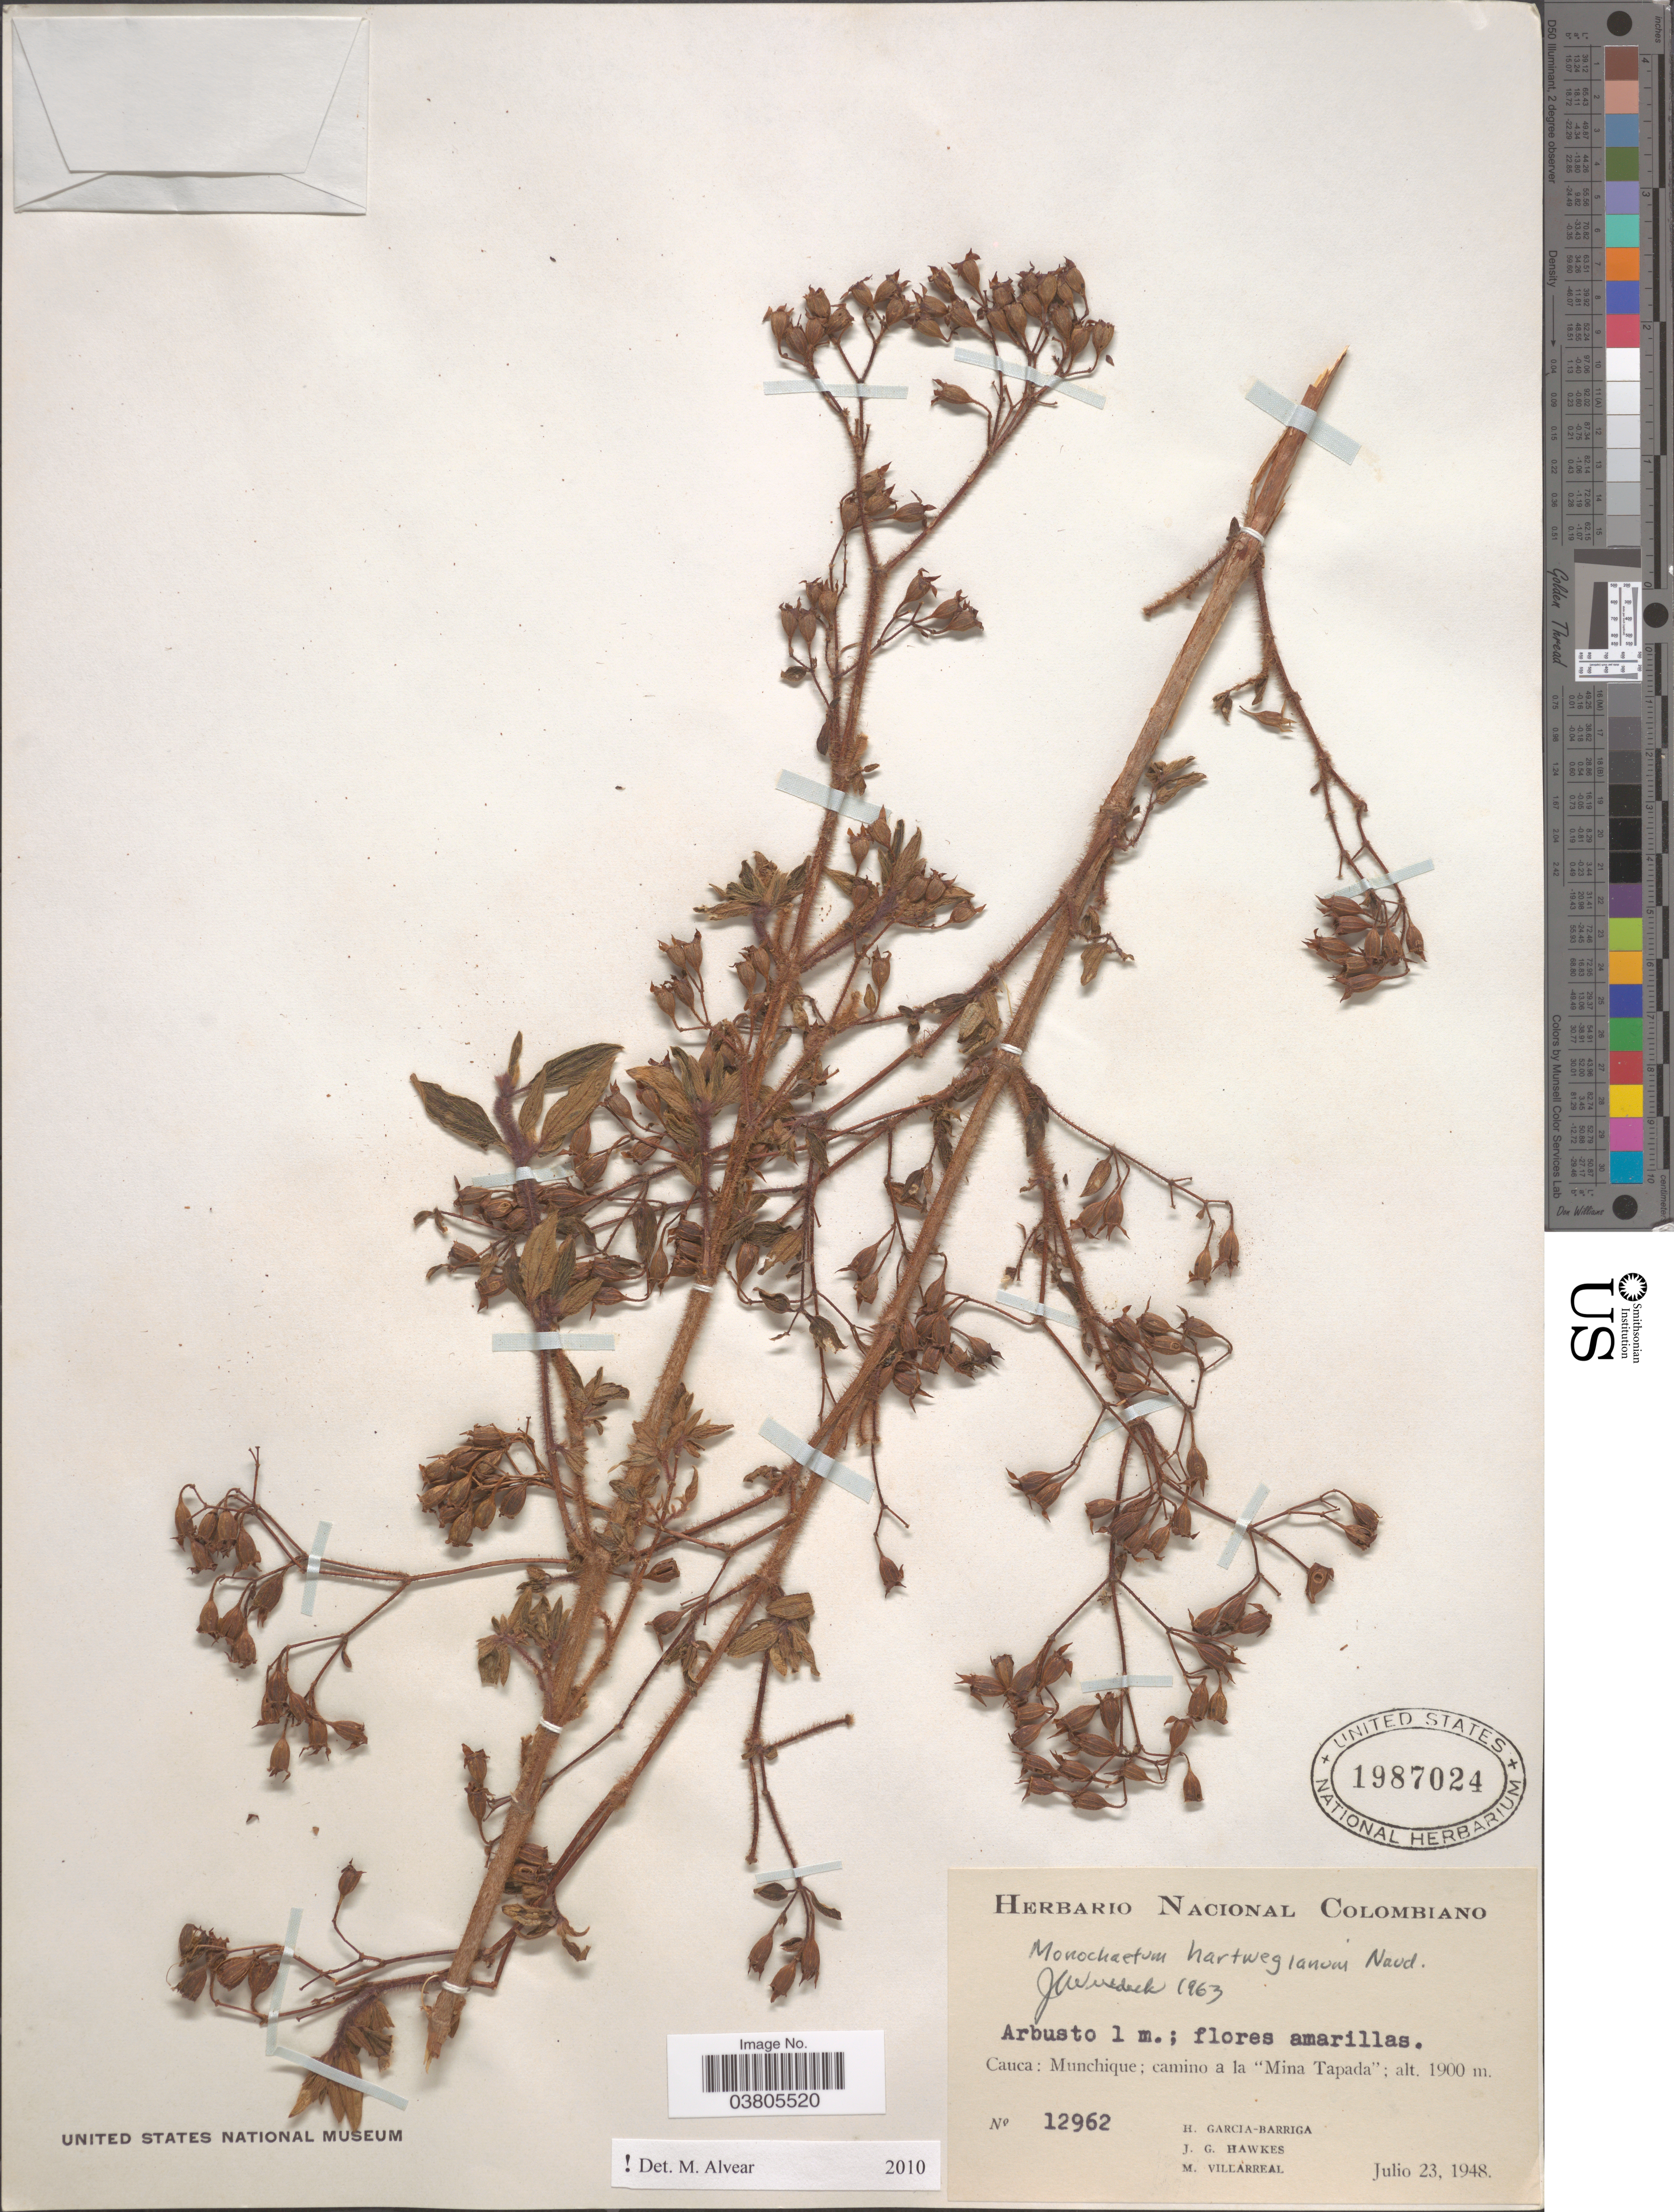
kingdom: Plantae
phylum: Tracheophyta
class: Magnoliopsida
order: Myrtales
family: Melastomataceae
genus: Monochaetum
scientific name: Monochaetum hartwegianum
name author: Naudin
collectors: H. García Barriga, J. Hawkes & M. Villarreal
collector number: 12962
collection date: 1948-07-23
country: Colombia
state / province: Cauca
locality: Munchique; camino a la "Mina Tapada".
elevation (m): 1900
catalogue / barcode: US 1987024